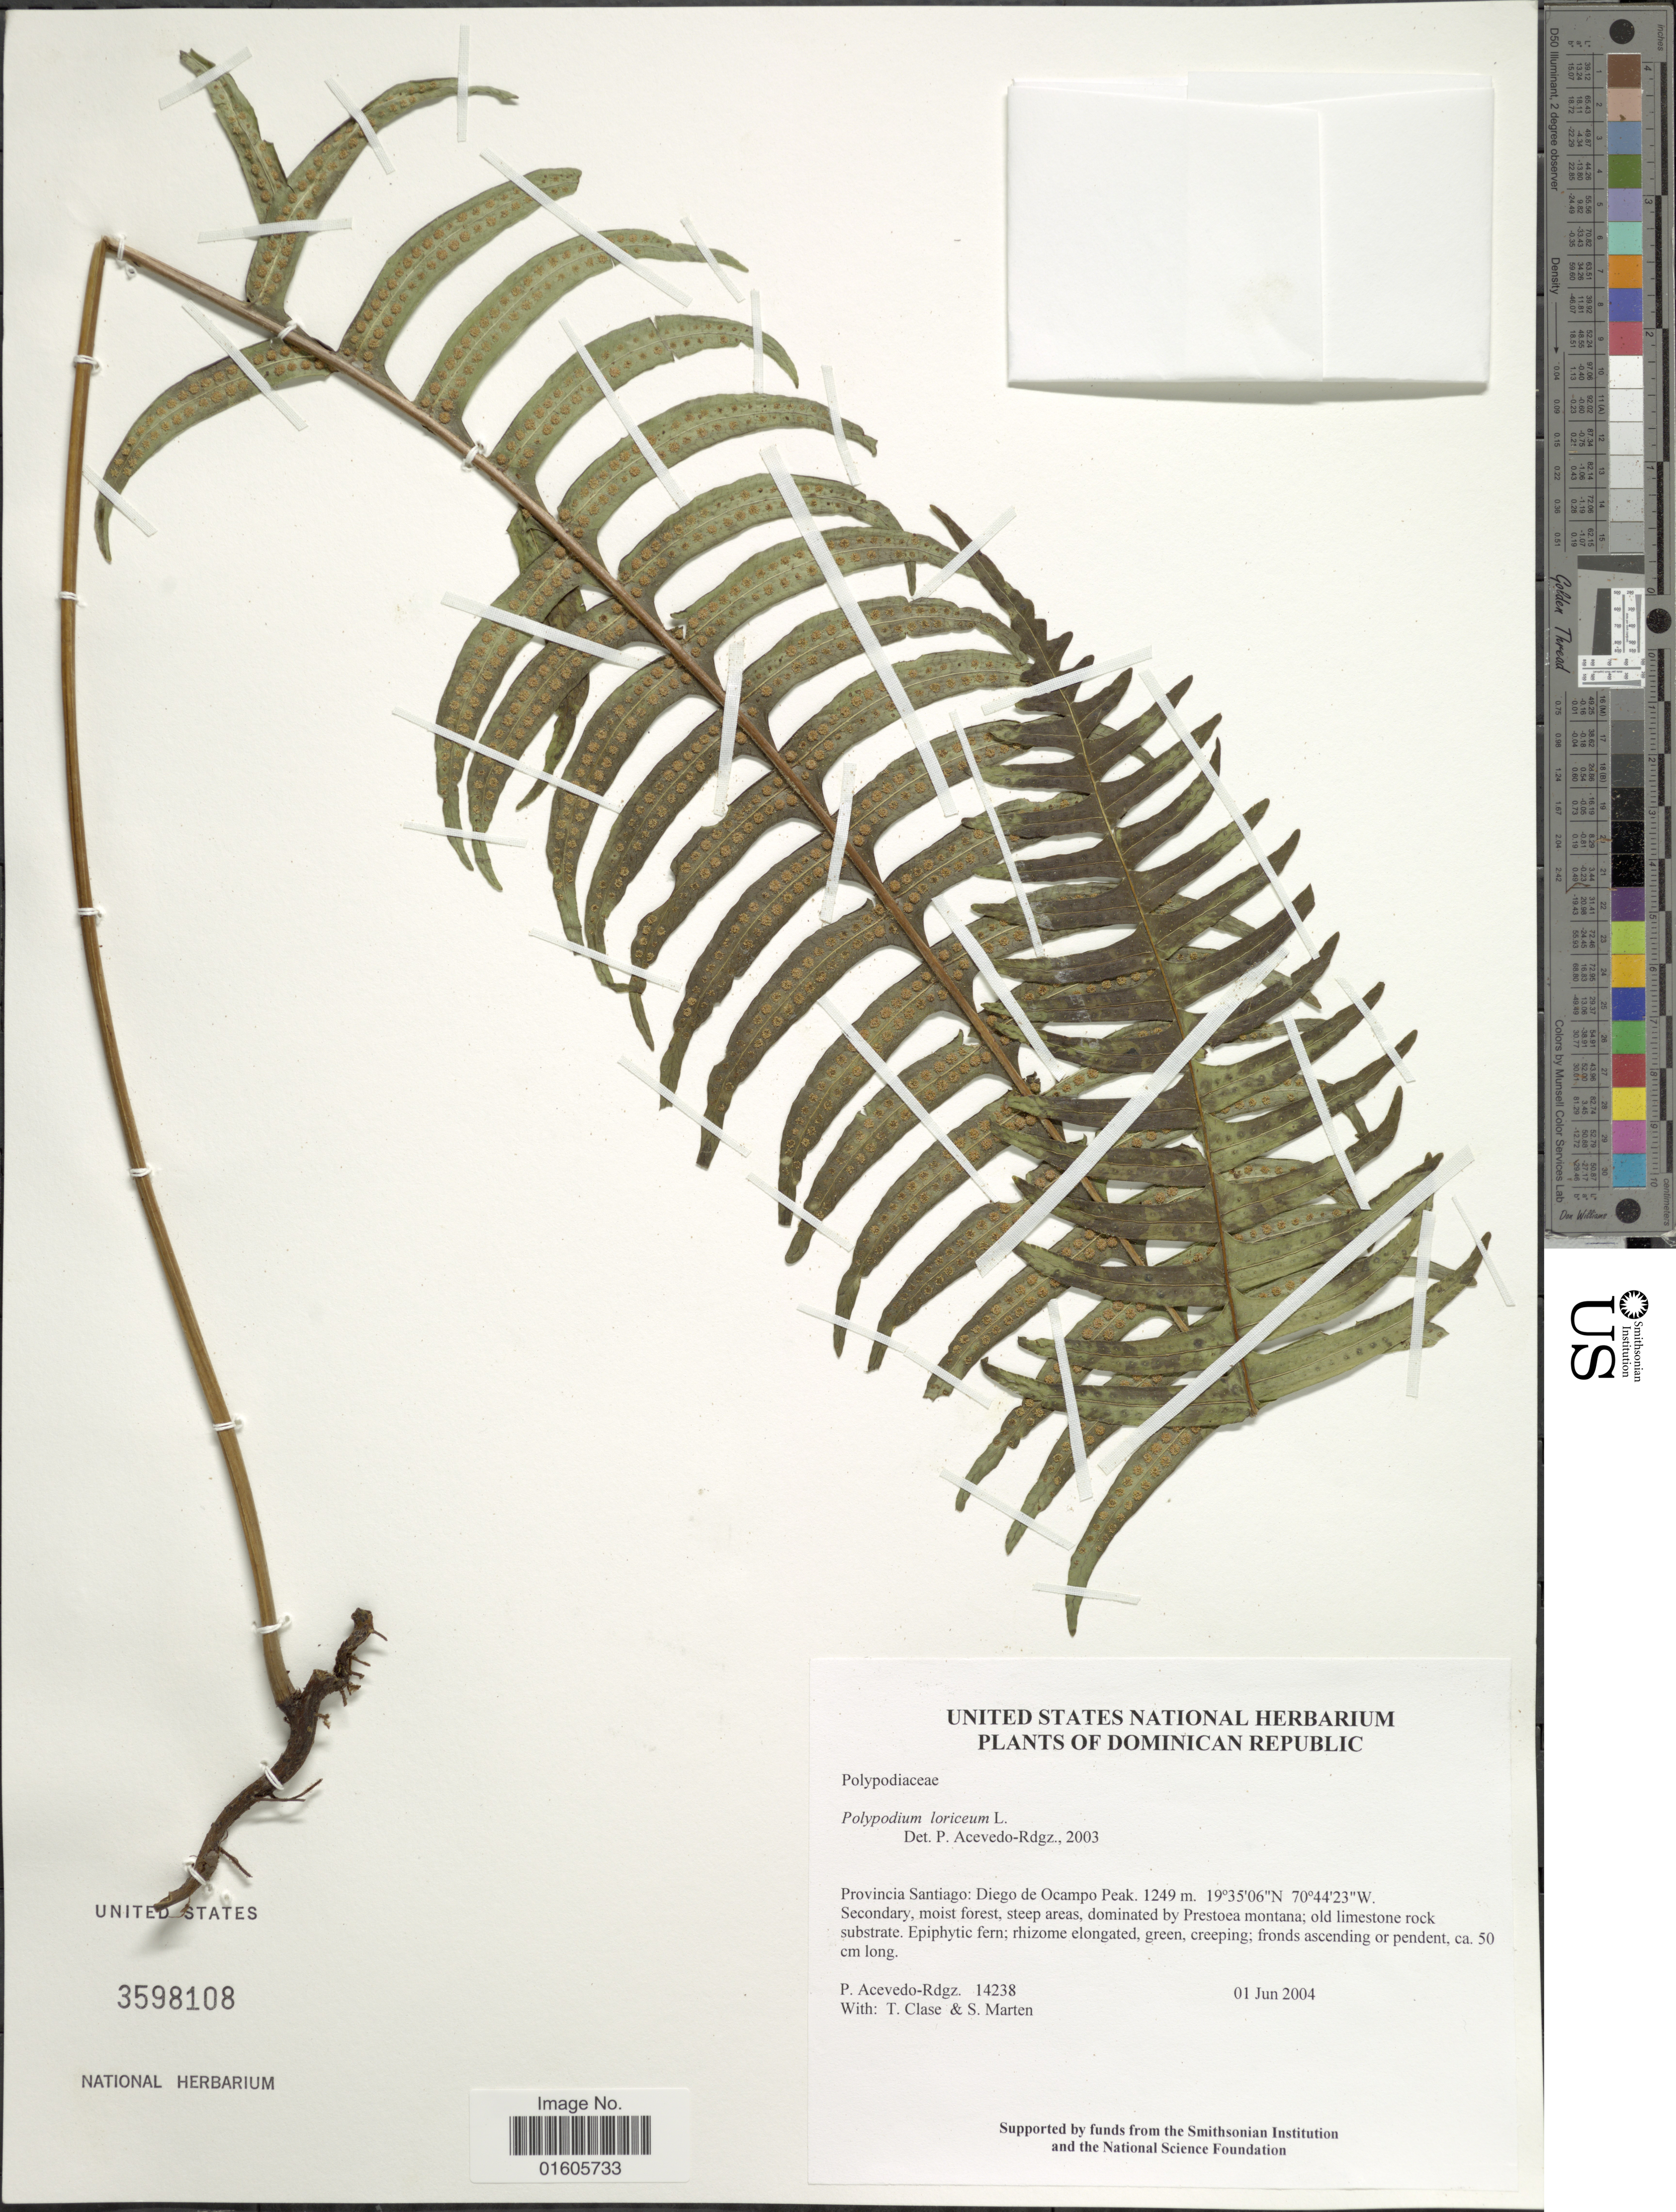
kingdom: Plantae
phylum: Tracheophyta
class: Polypodiopsida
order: Polypodiales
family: Polypodiaceae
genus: Serpocaulon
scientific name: Serpocaulon loriceum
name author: (L.) A.R. Sm.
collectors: P. Acevedo-Rodr., T. Clase & S. Marten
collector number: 14238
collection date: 2004-06-01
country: Dominican Republic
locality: Provincia Santiago: Diego de Ocampo Peak.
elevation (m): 1249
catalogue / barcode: US 3598108